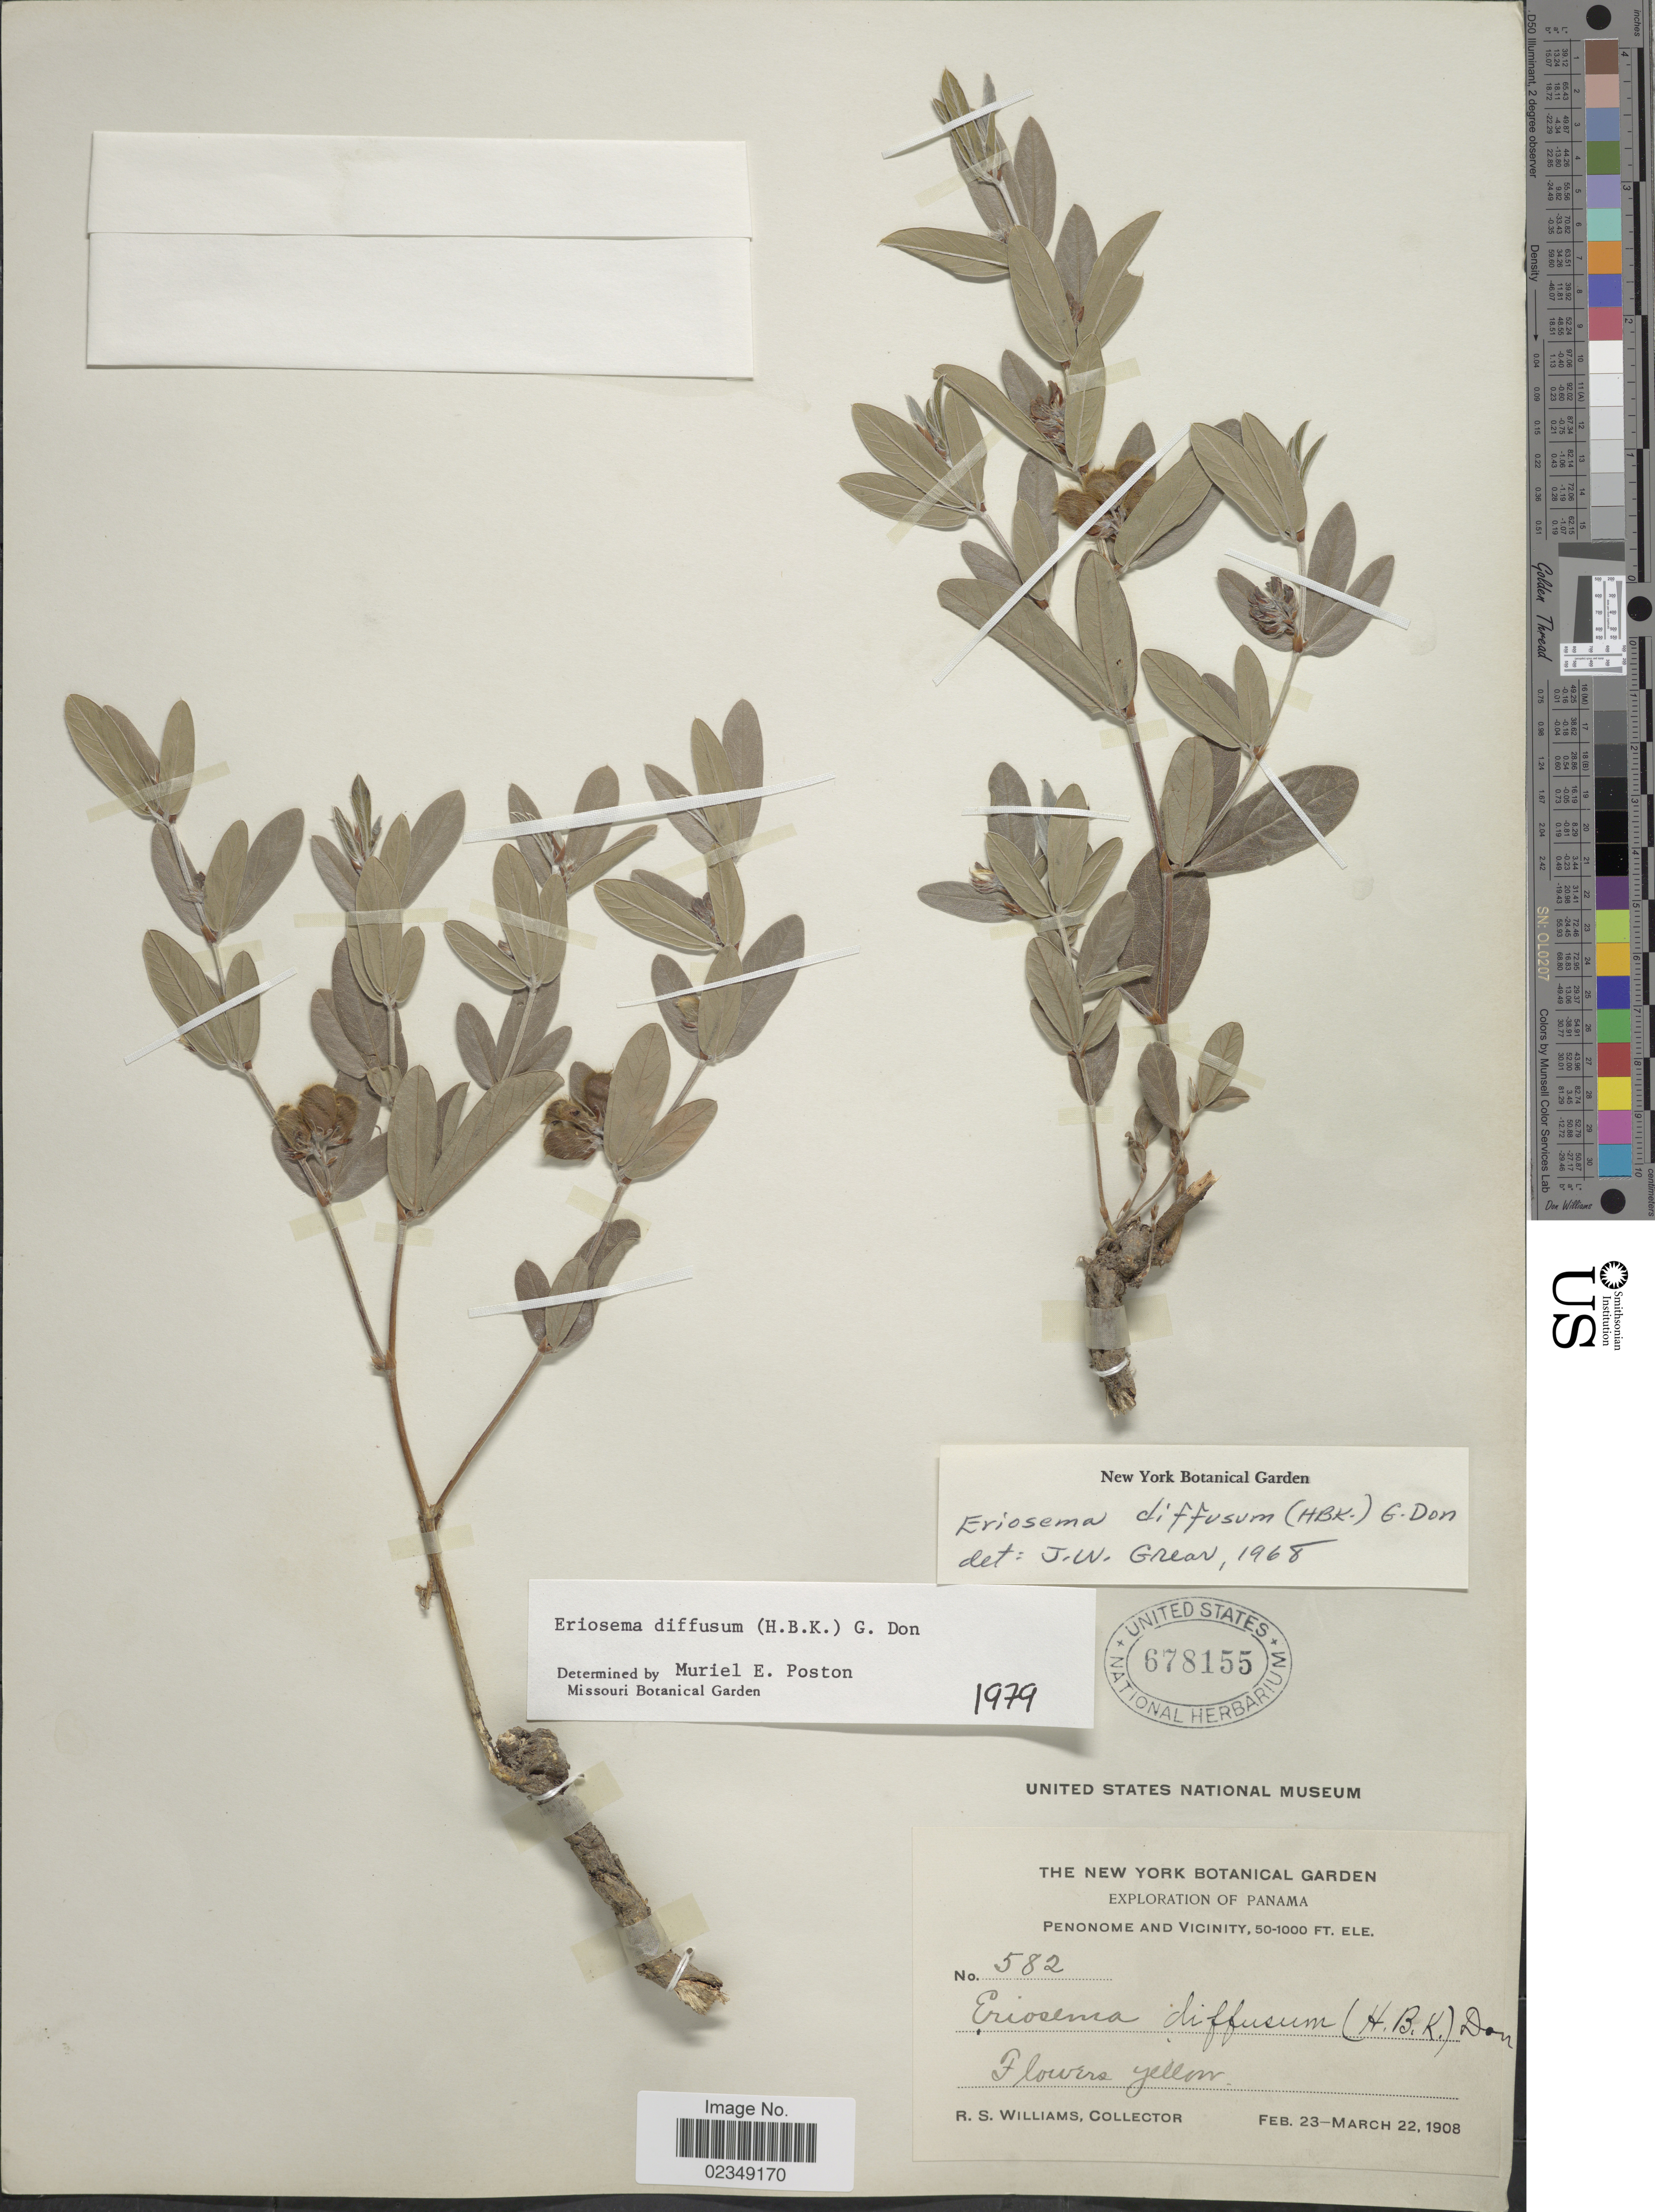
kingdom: Plantae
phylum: Tracheophyta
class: Magnoliopsida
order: Fabales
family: Fabaceae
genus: Eriosema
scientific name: Eriosema diffusum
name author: (Kunth) G. Don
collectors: R. S. Williams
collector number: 582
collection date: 1908-02-23/1908-03-22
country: Panama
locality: Penonome and Vicinity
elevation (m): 15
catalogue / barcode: US 678155